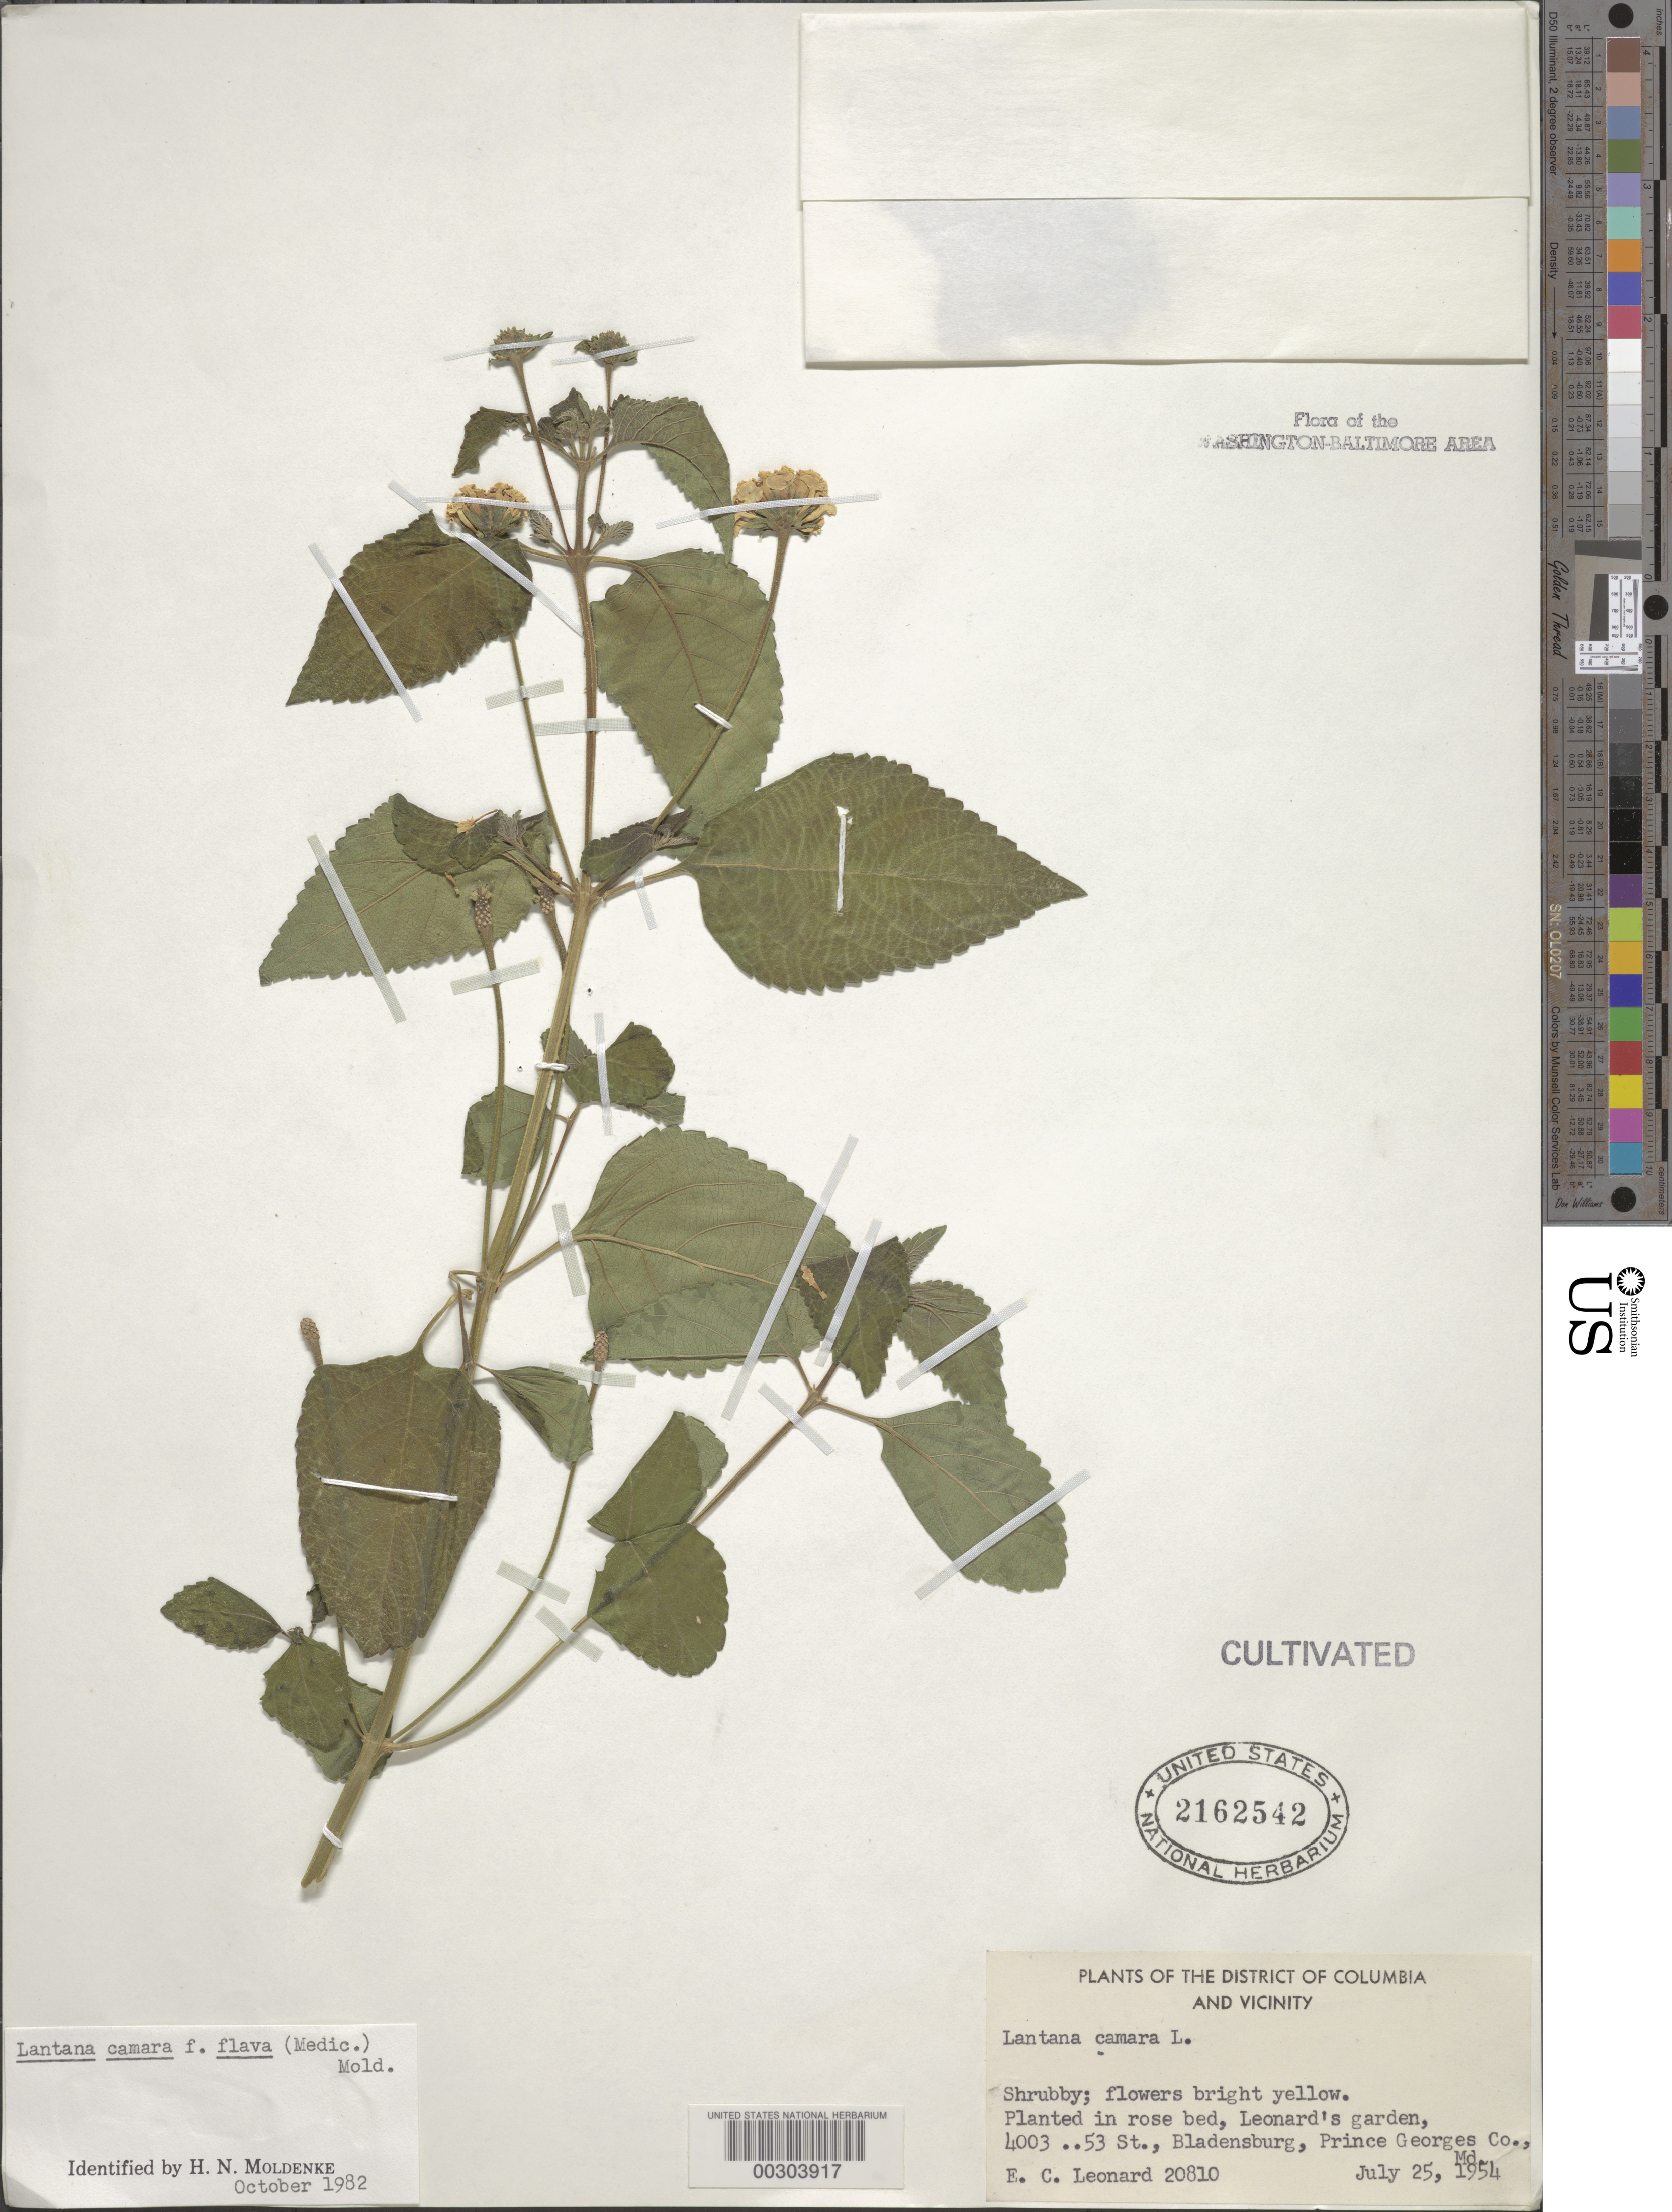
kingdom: Plantae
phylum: Tracheophyta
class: Magnoliopsida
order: Lamiales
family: Verbenaceae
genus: Lantana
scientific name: Lantana camara f. flava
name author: (Medik.) Moldenke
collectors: E. C. Leonard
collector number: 20810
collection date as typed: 25 Jul 1954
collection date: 1954-07-25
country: United States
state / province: Maryland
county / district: Prince George's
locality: Bladensburg, 4003 53d St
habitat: Garden,rose bed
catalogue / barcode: US 2162542